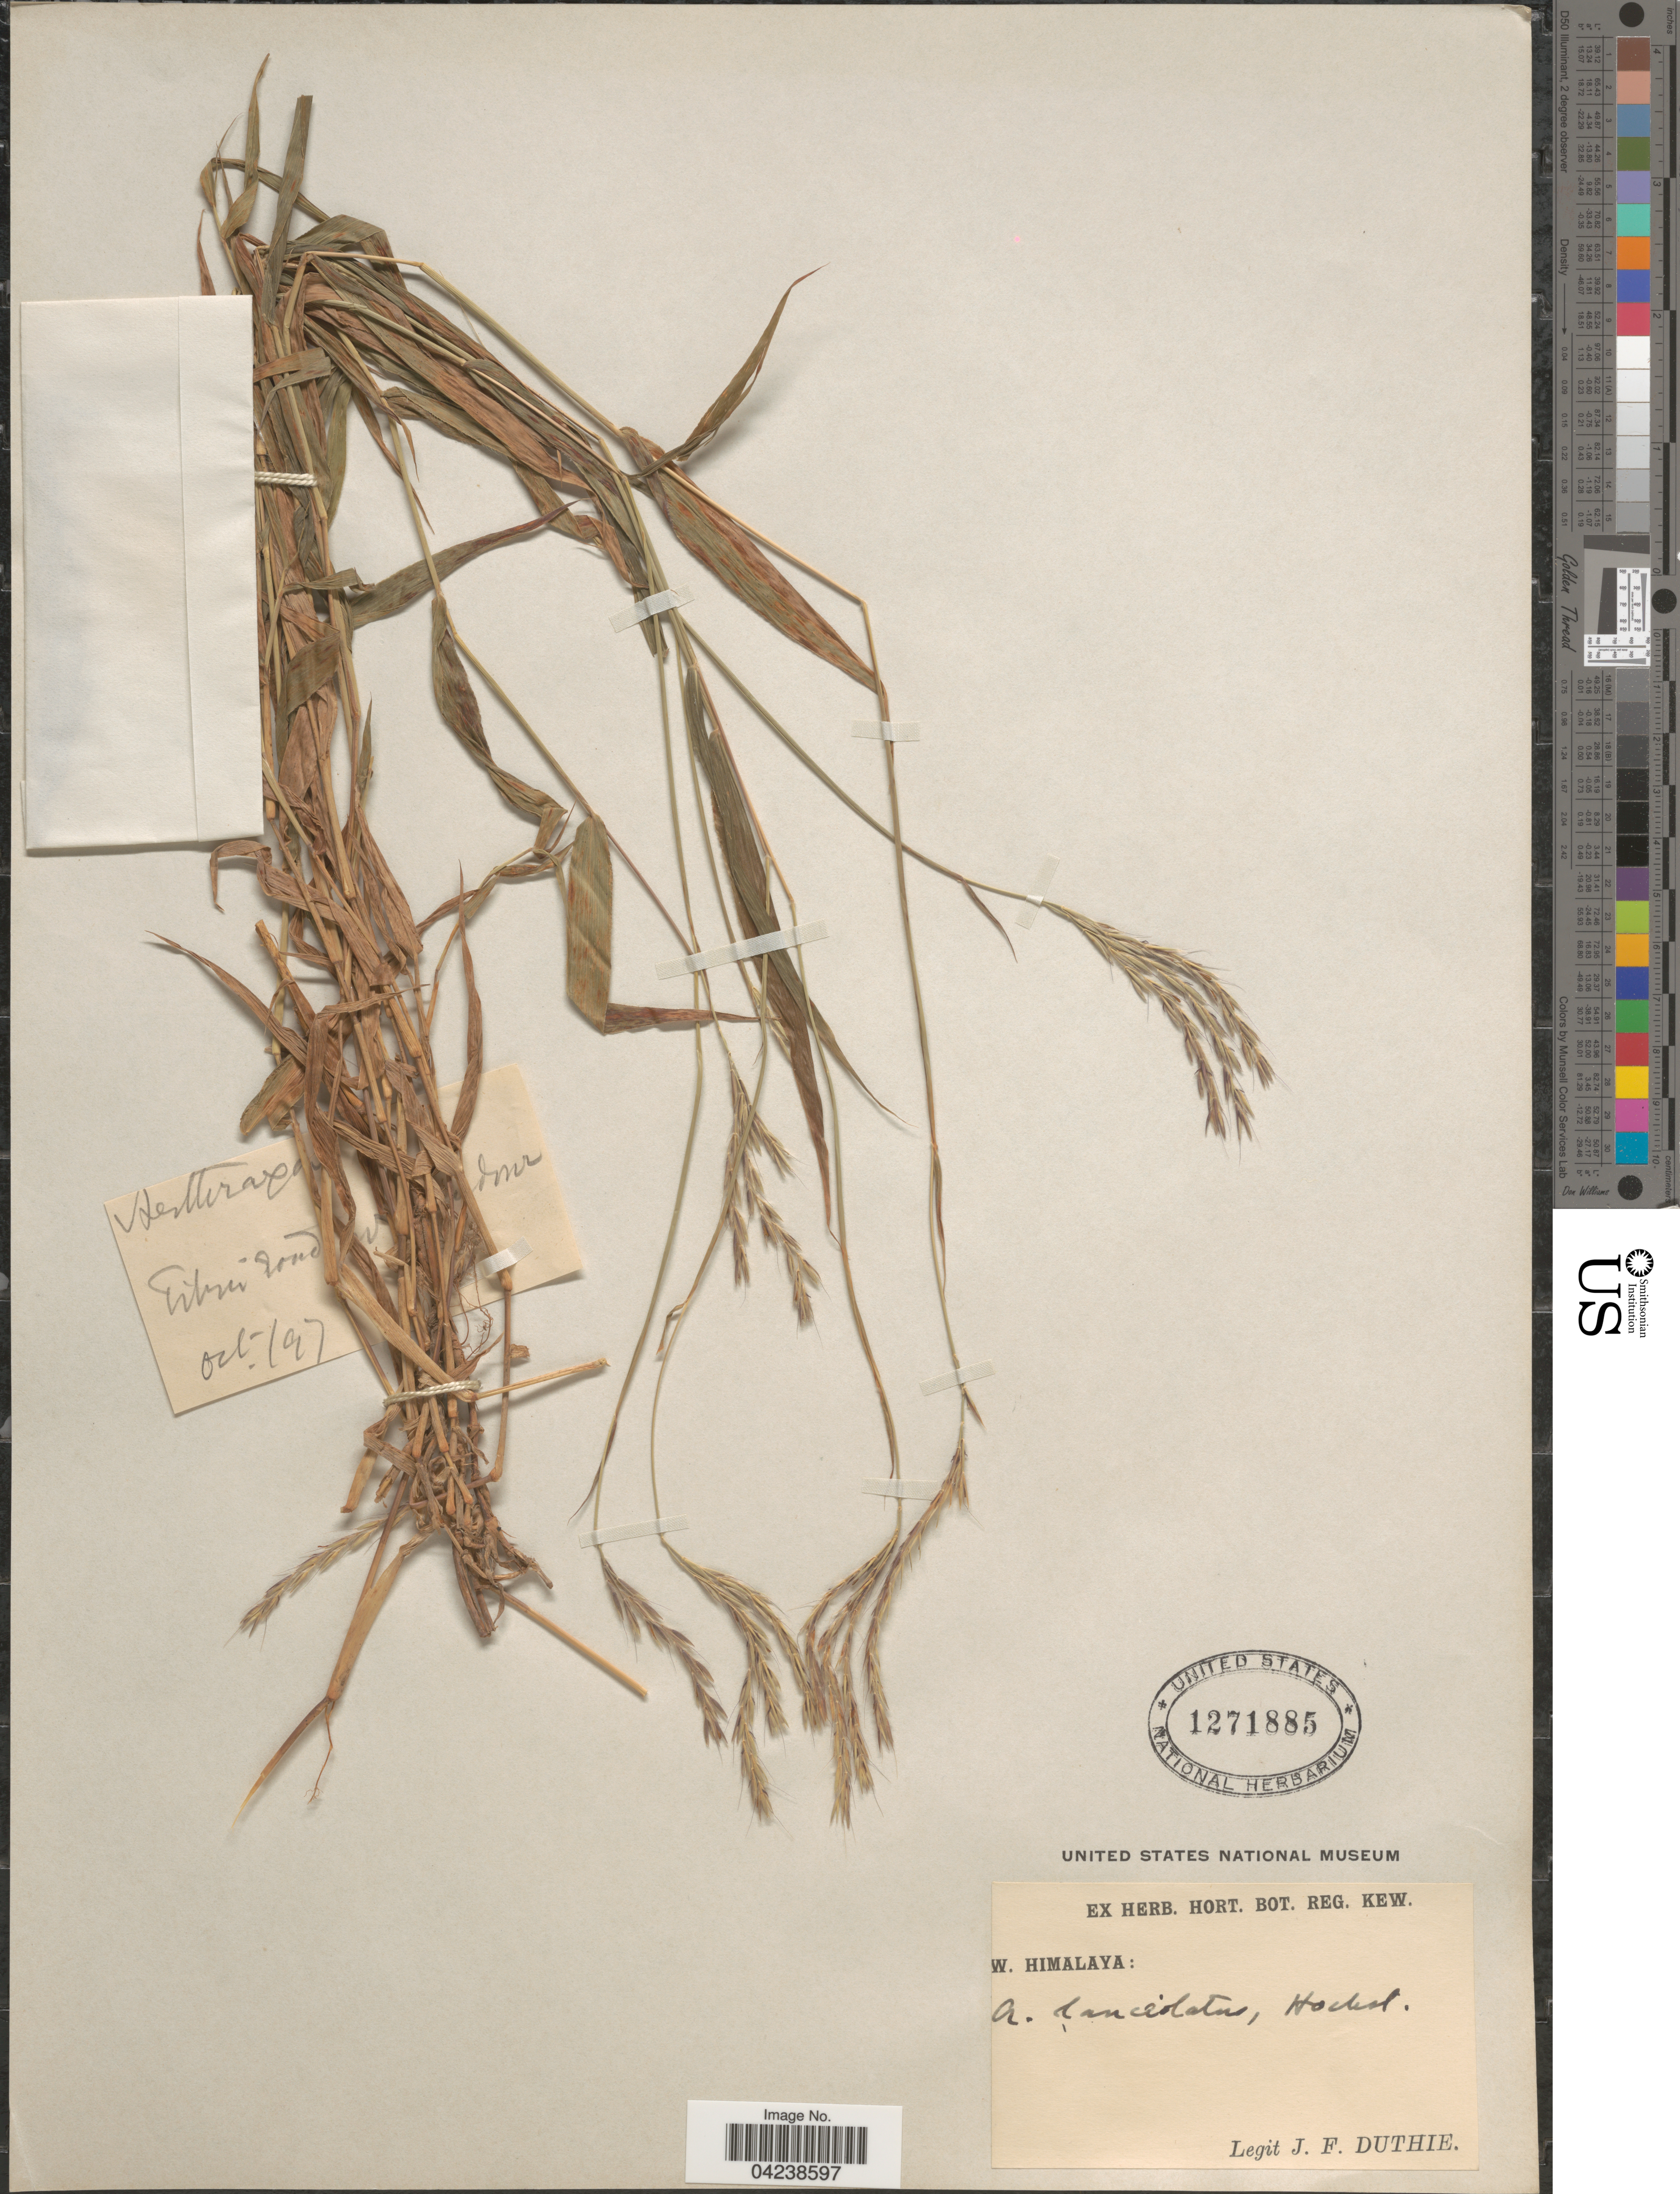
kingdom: Plantae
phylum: Tracheophyta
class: Liliopsida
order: Poales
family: Poaceae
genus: Arthraxon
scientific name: Arthraxon lanceolatus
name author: (Roxb.) Hochst.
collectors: J. F. Duthie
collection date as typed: Transcribed d/m/y: /10/97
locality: W. Himalaya. Tibrú[interpreted] Pond [illegible text] our.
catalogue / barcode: US 1271885